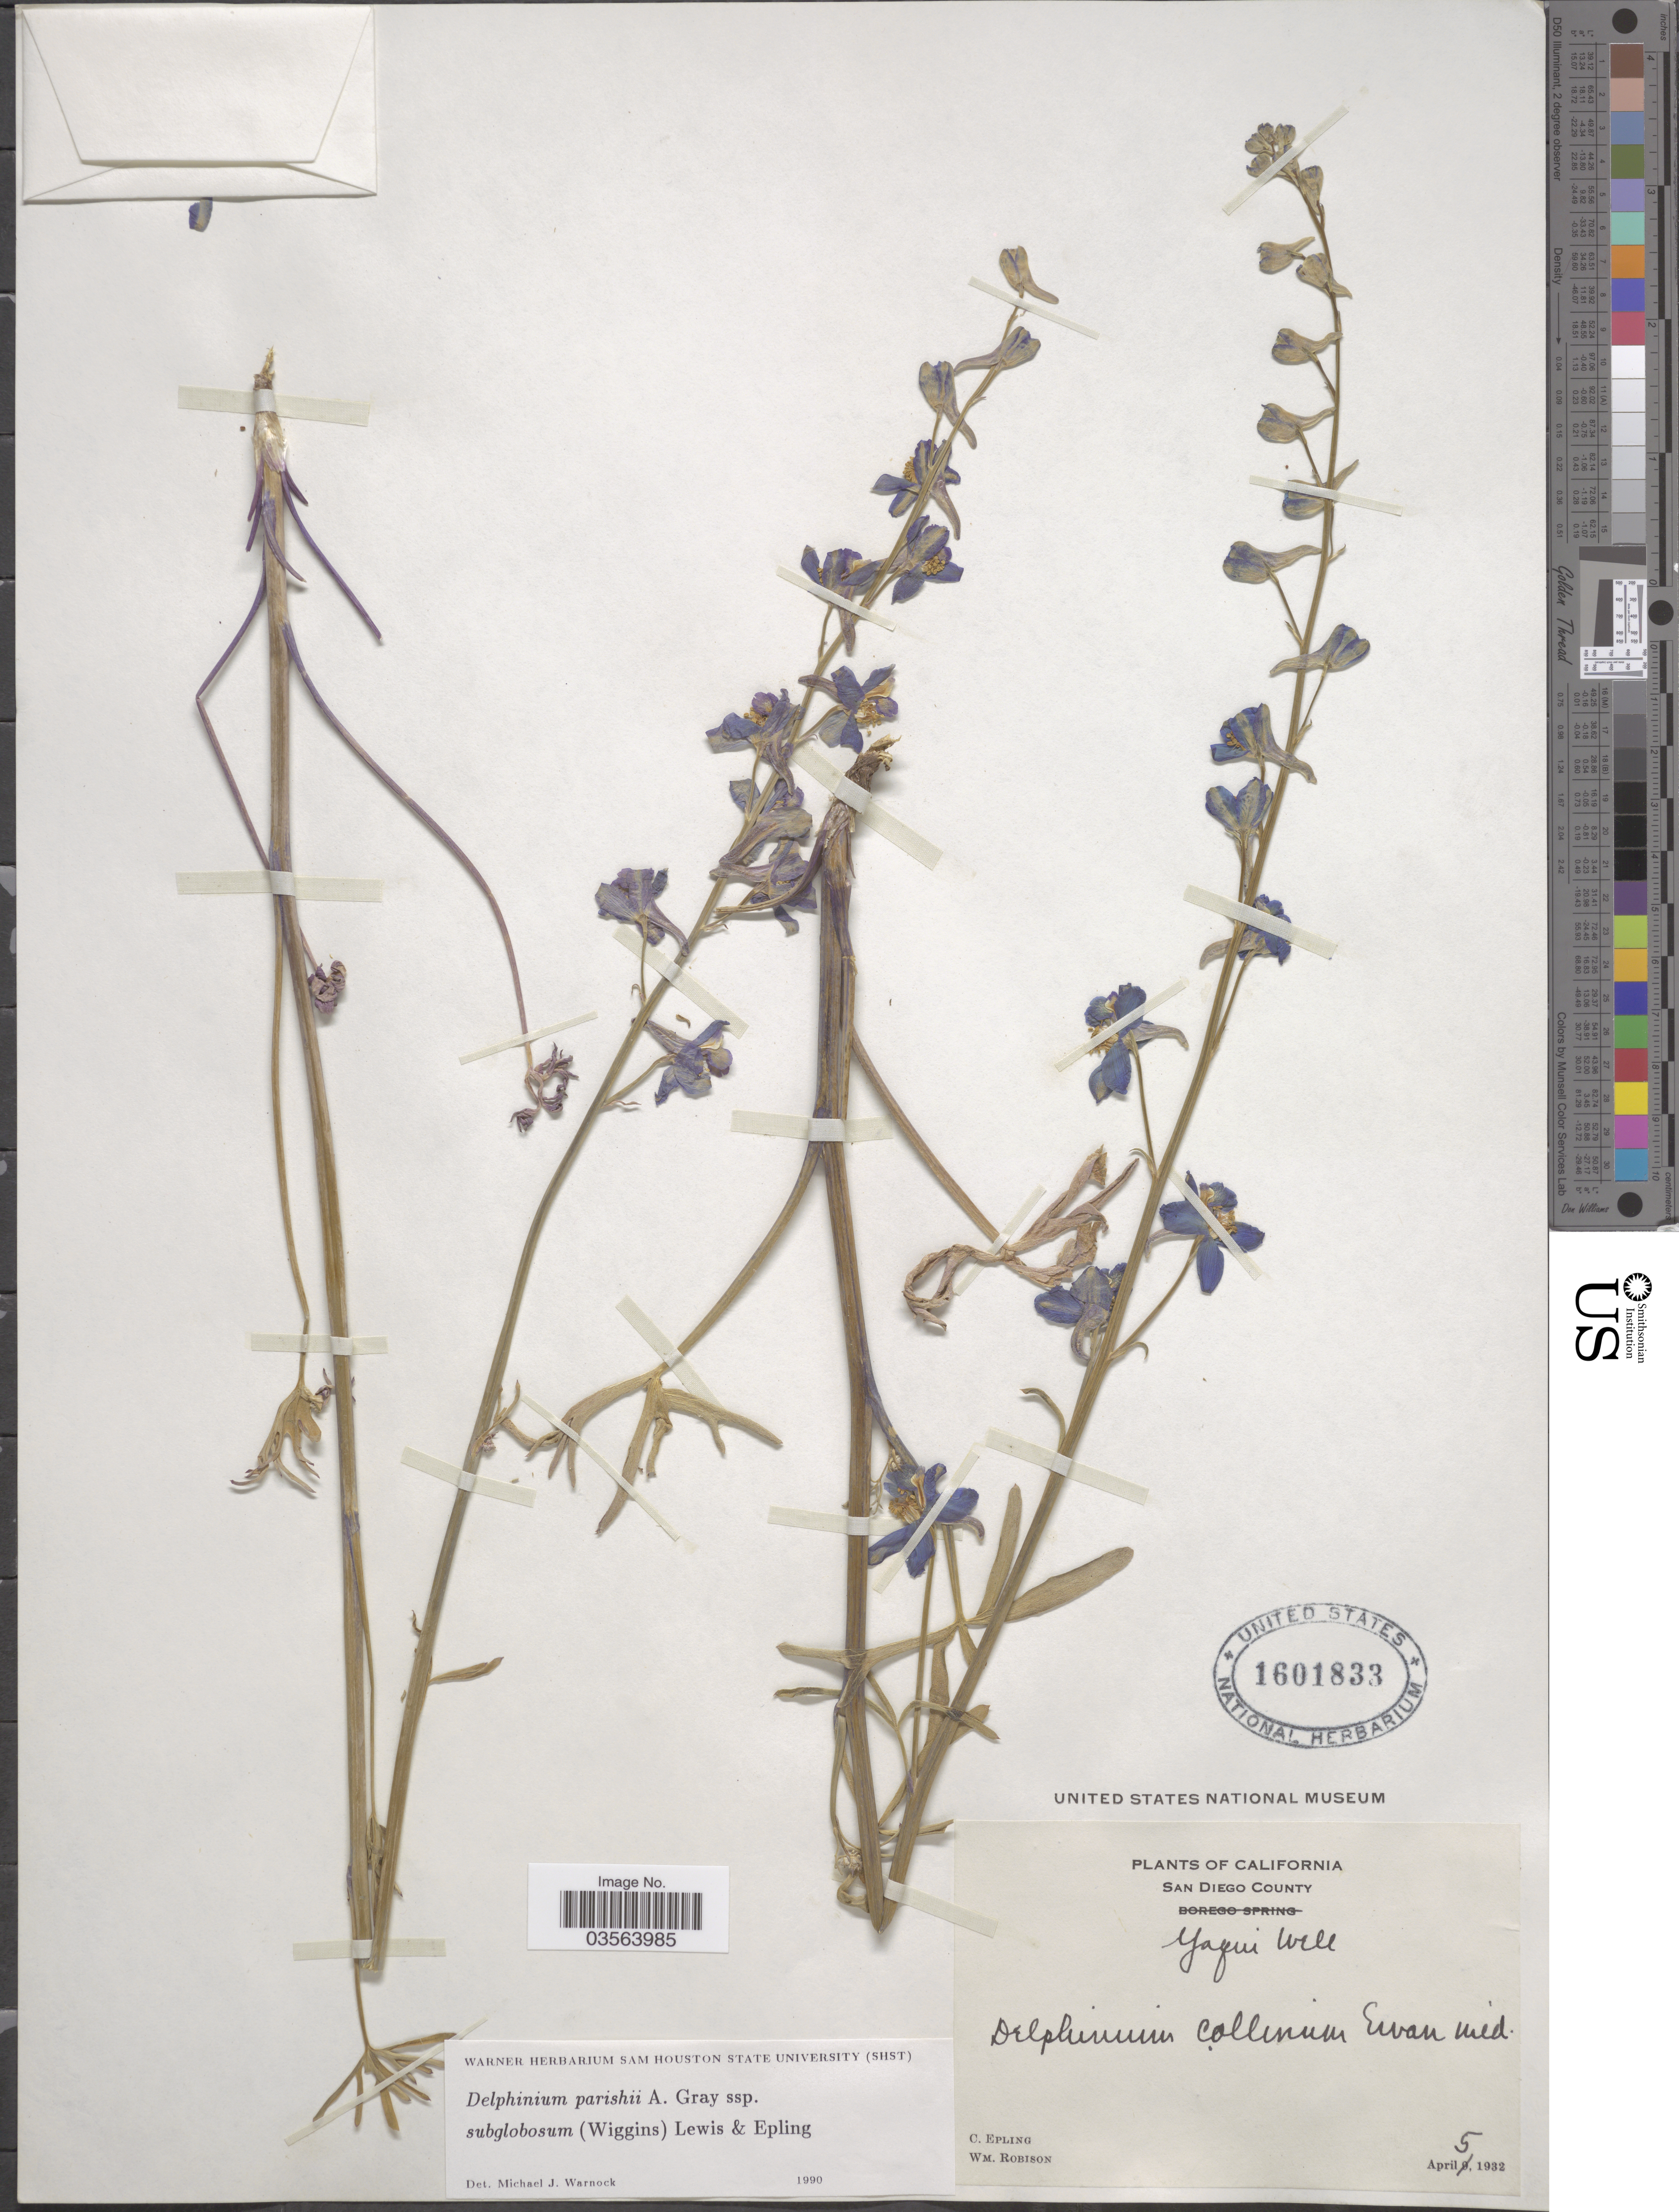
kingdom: Plantae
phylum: Tracheophyta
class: Magnoliopsida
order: Ranunculales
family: Ranunculaceae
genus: Delphinium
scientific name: Delphinium parishii subsp. subglobosum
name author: (Wiggins) F. H. Lewis & Epling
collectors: C. C. Epling & W. Robinson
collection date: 1932-04-05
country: United States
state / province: California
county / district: San Diego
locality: San Diego County. Yaqui Well.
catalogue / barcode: US 1601833